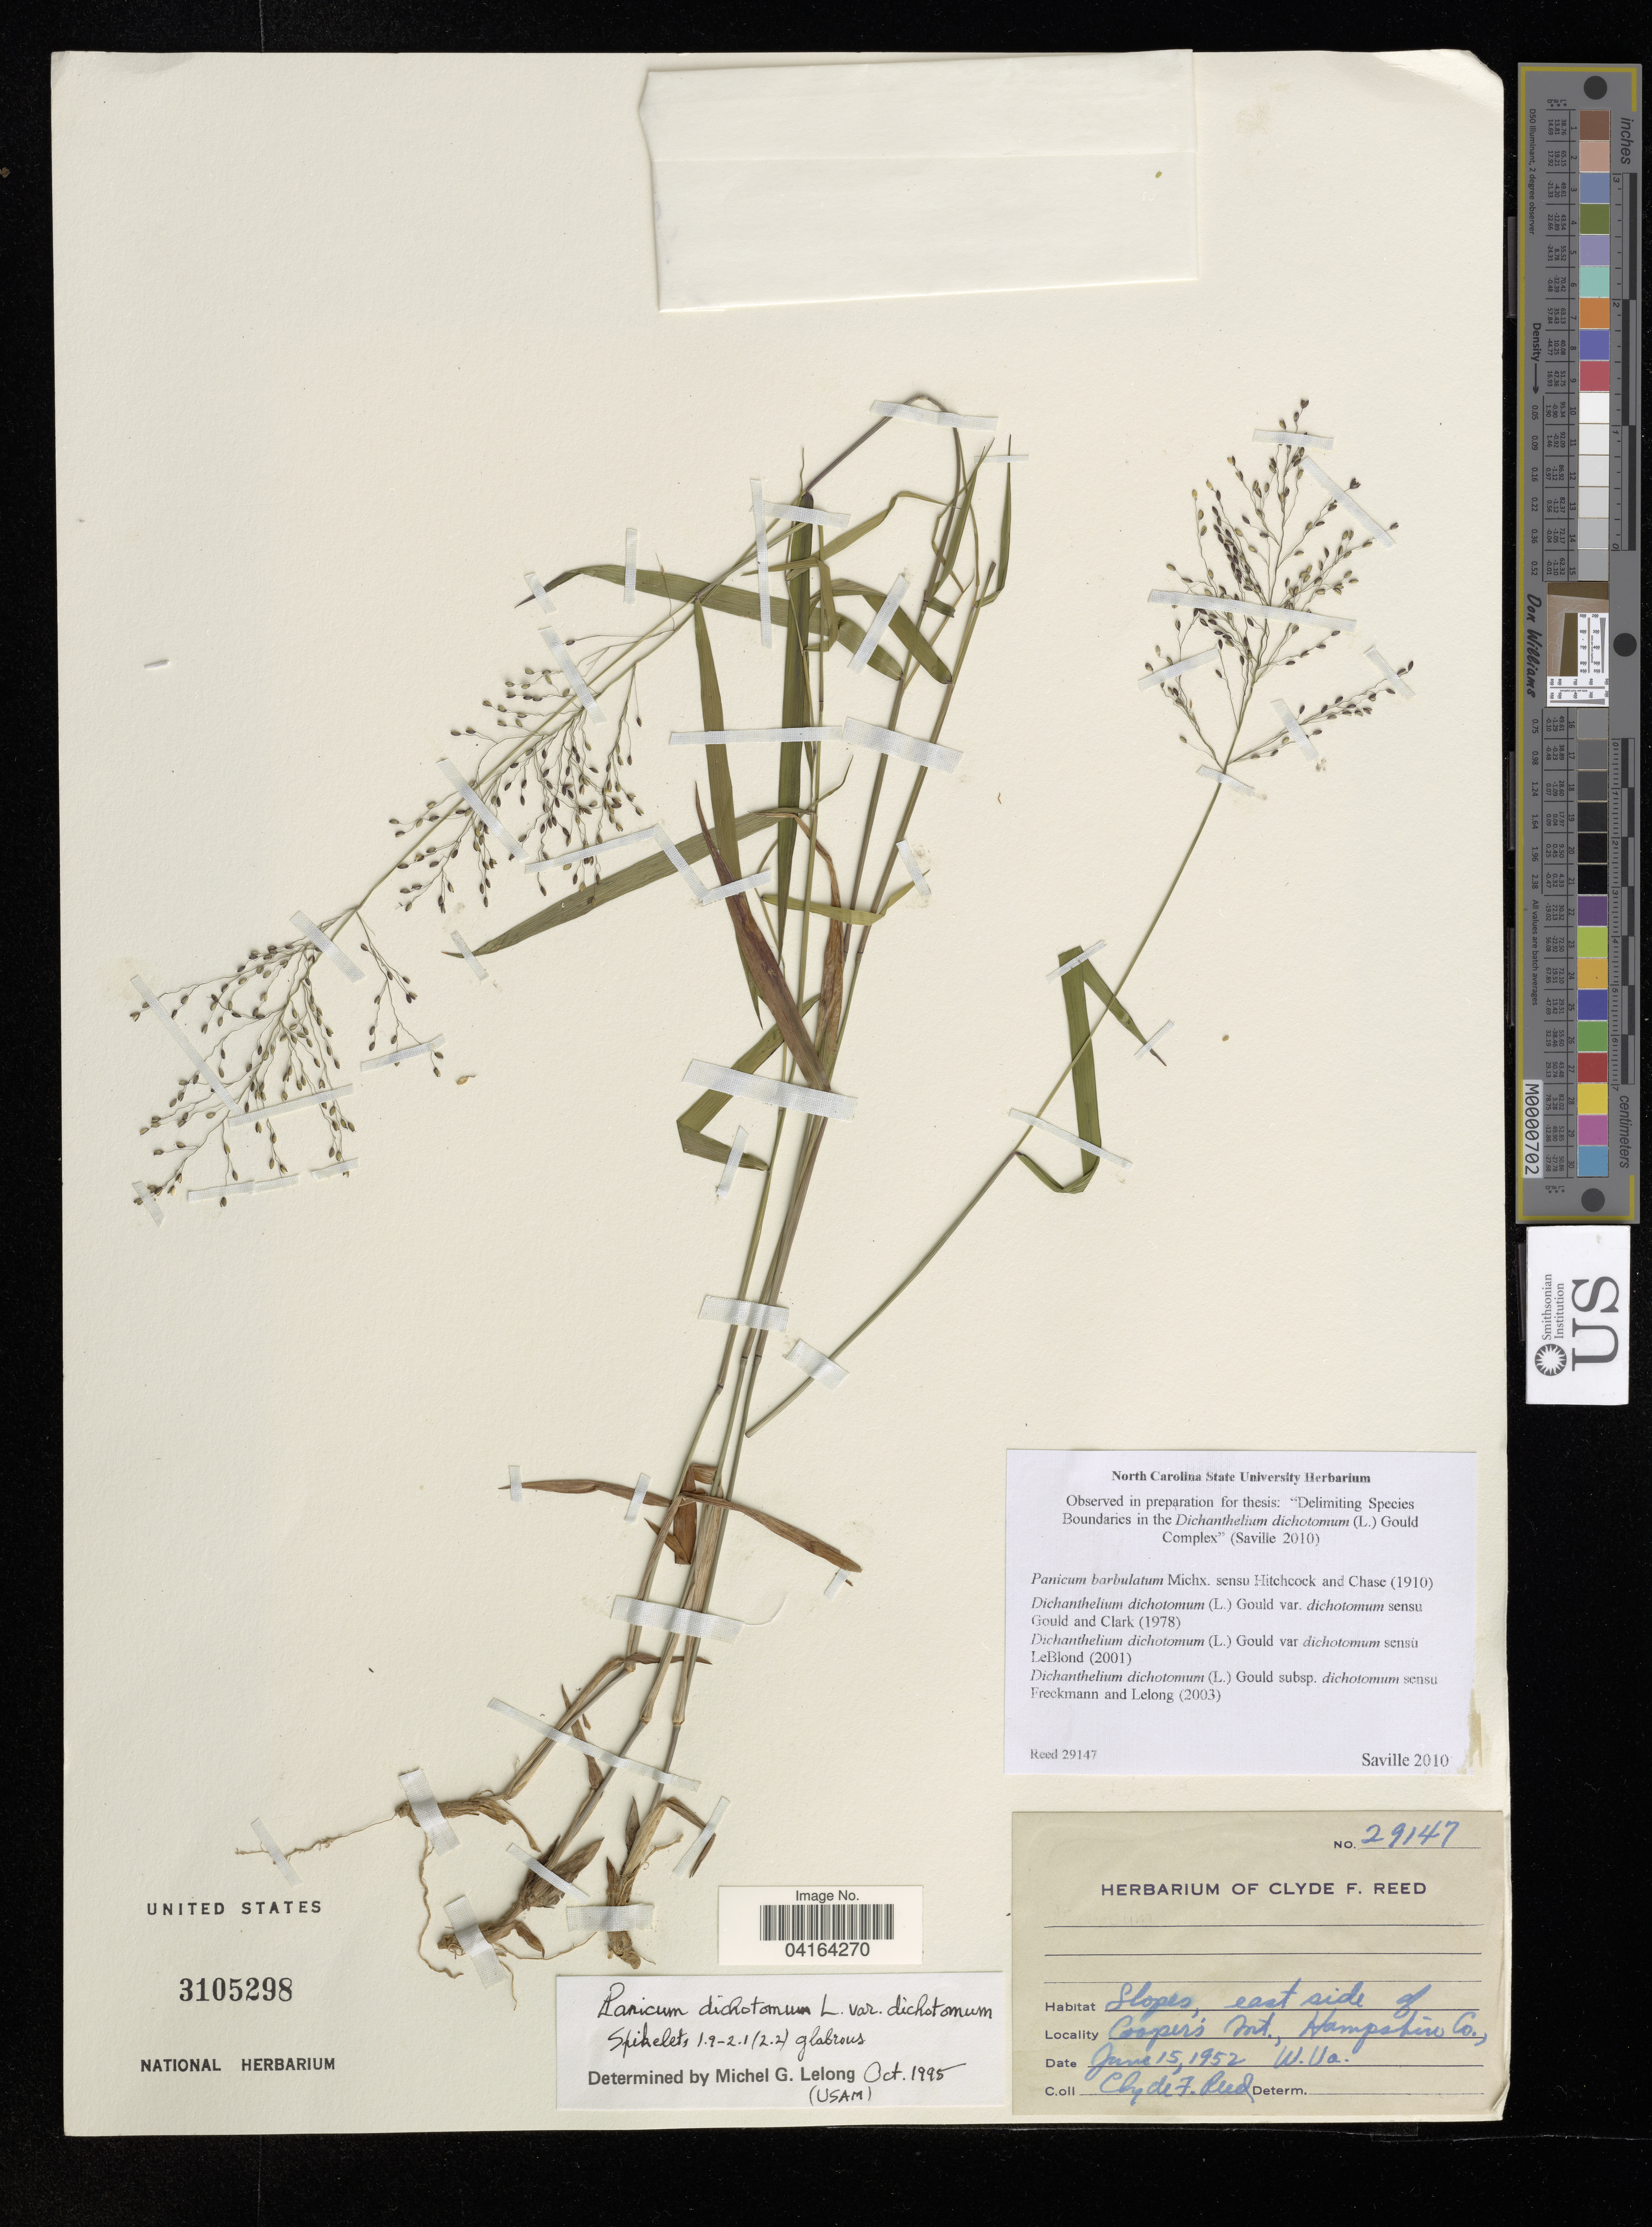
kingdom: Plantae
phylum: Tracheophyta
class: Liliopsida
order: Poales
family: Poaceae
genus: Dichanthelium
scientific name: Dichanthelium dichotomum subsp. dichotomum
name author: Gould & Clark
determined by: Saville, A. C., (NCSC), North Carolina State University (UNITED STATES)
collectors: C. Reed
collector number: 29147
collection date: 1952-06-15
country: United States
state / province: West Virginia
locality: East side of Cooper's Mt., Hampshire Co.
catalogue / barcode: US 3105298